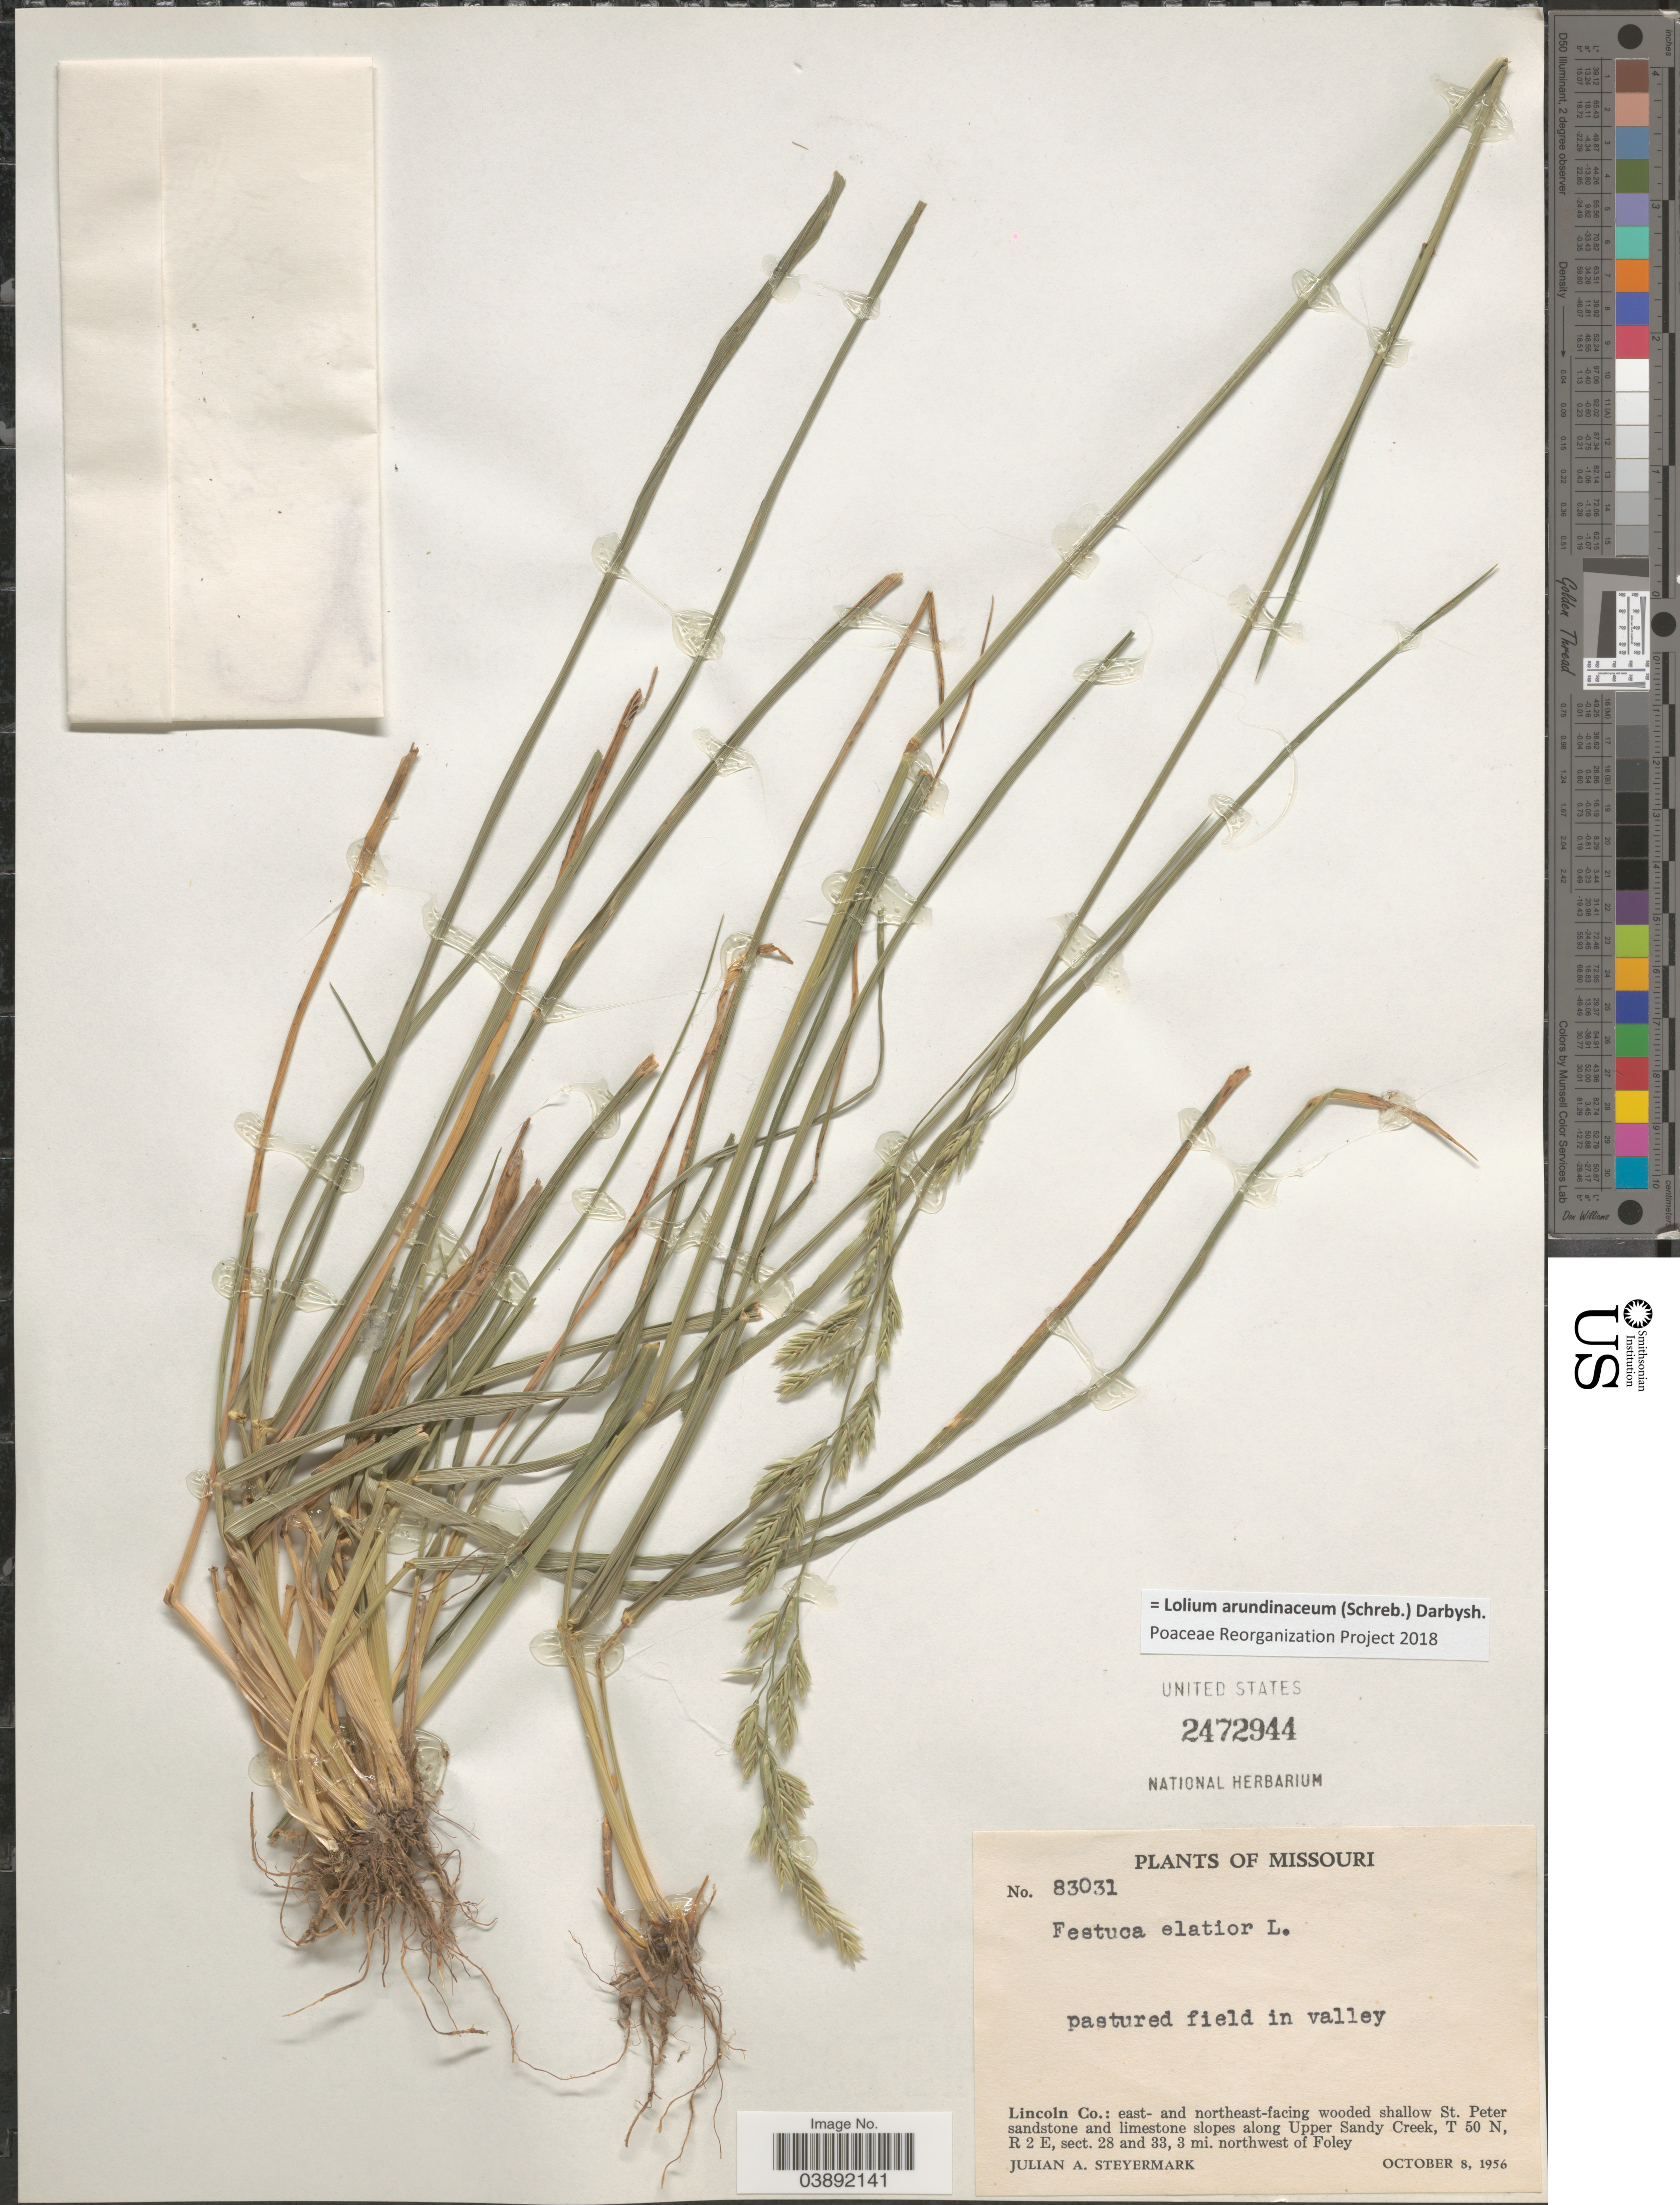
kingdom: Plantae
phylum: Tracheophyta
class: Liliopsida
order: Poales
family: Poaceae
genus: Lolium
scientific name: Lolium arundinaceum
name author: (Schreb.) Darbysh.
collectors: J. Steyermark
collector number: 83031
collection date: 1956-10-08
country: United States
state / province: Missouri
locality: Lincoln Co.: east- and northeast-facing wooded shallow St. Peter sandstone and limestone slopes along Upper Sandy Creek, T 50 N, R 2 E, sect. 28 and 33, 3 mi. northwest of Foley.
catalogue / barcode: US 2472944